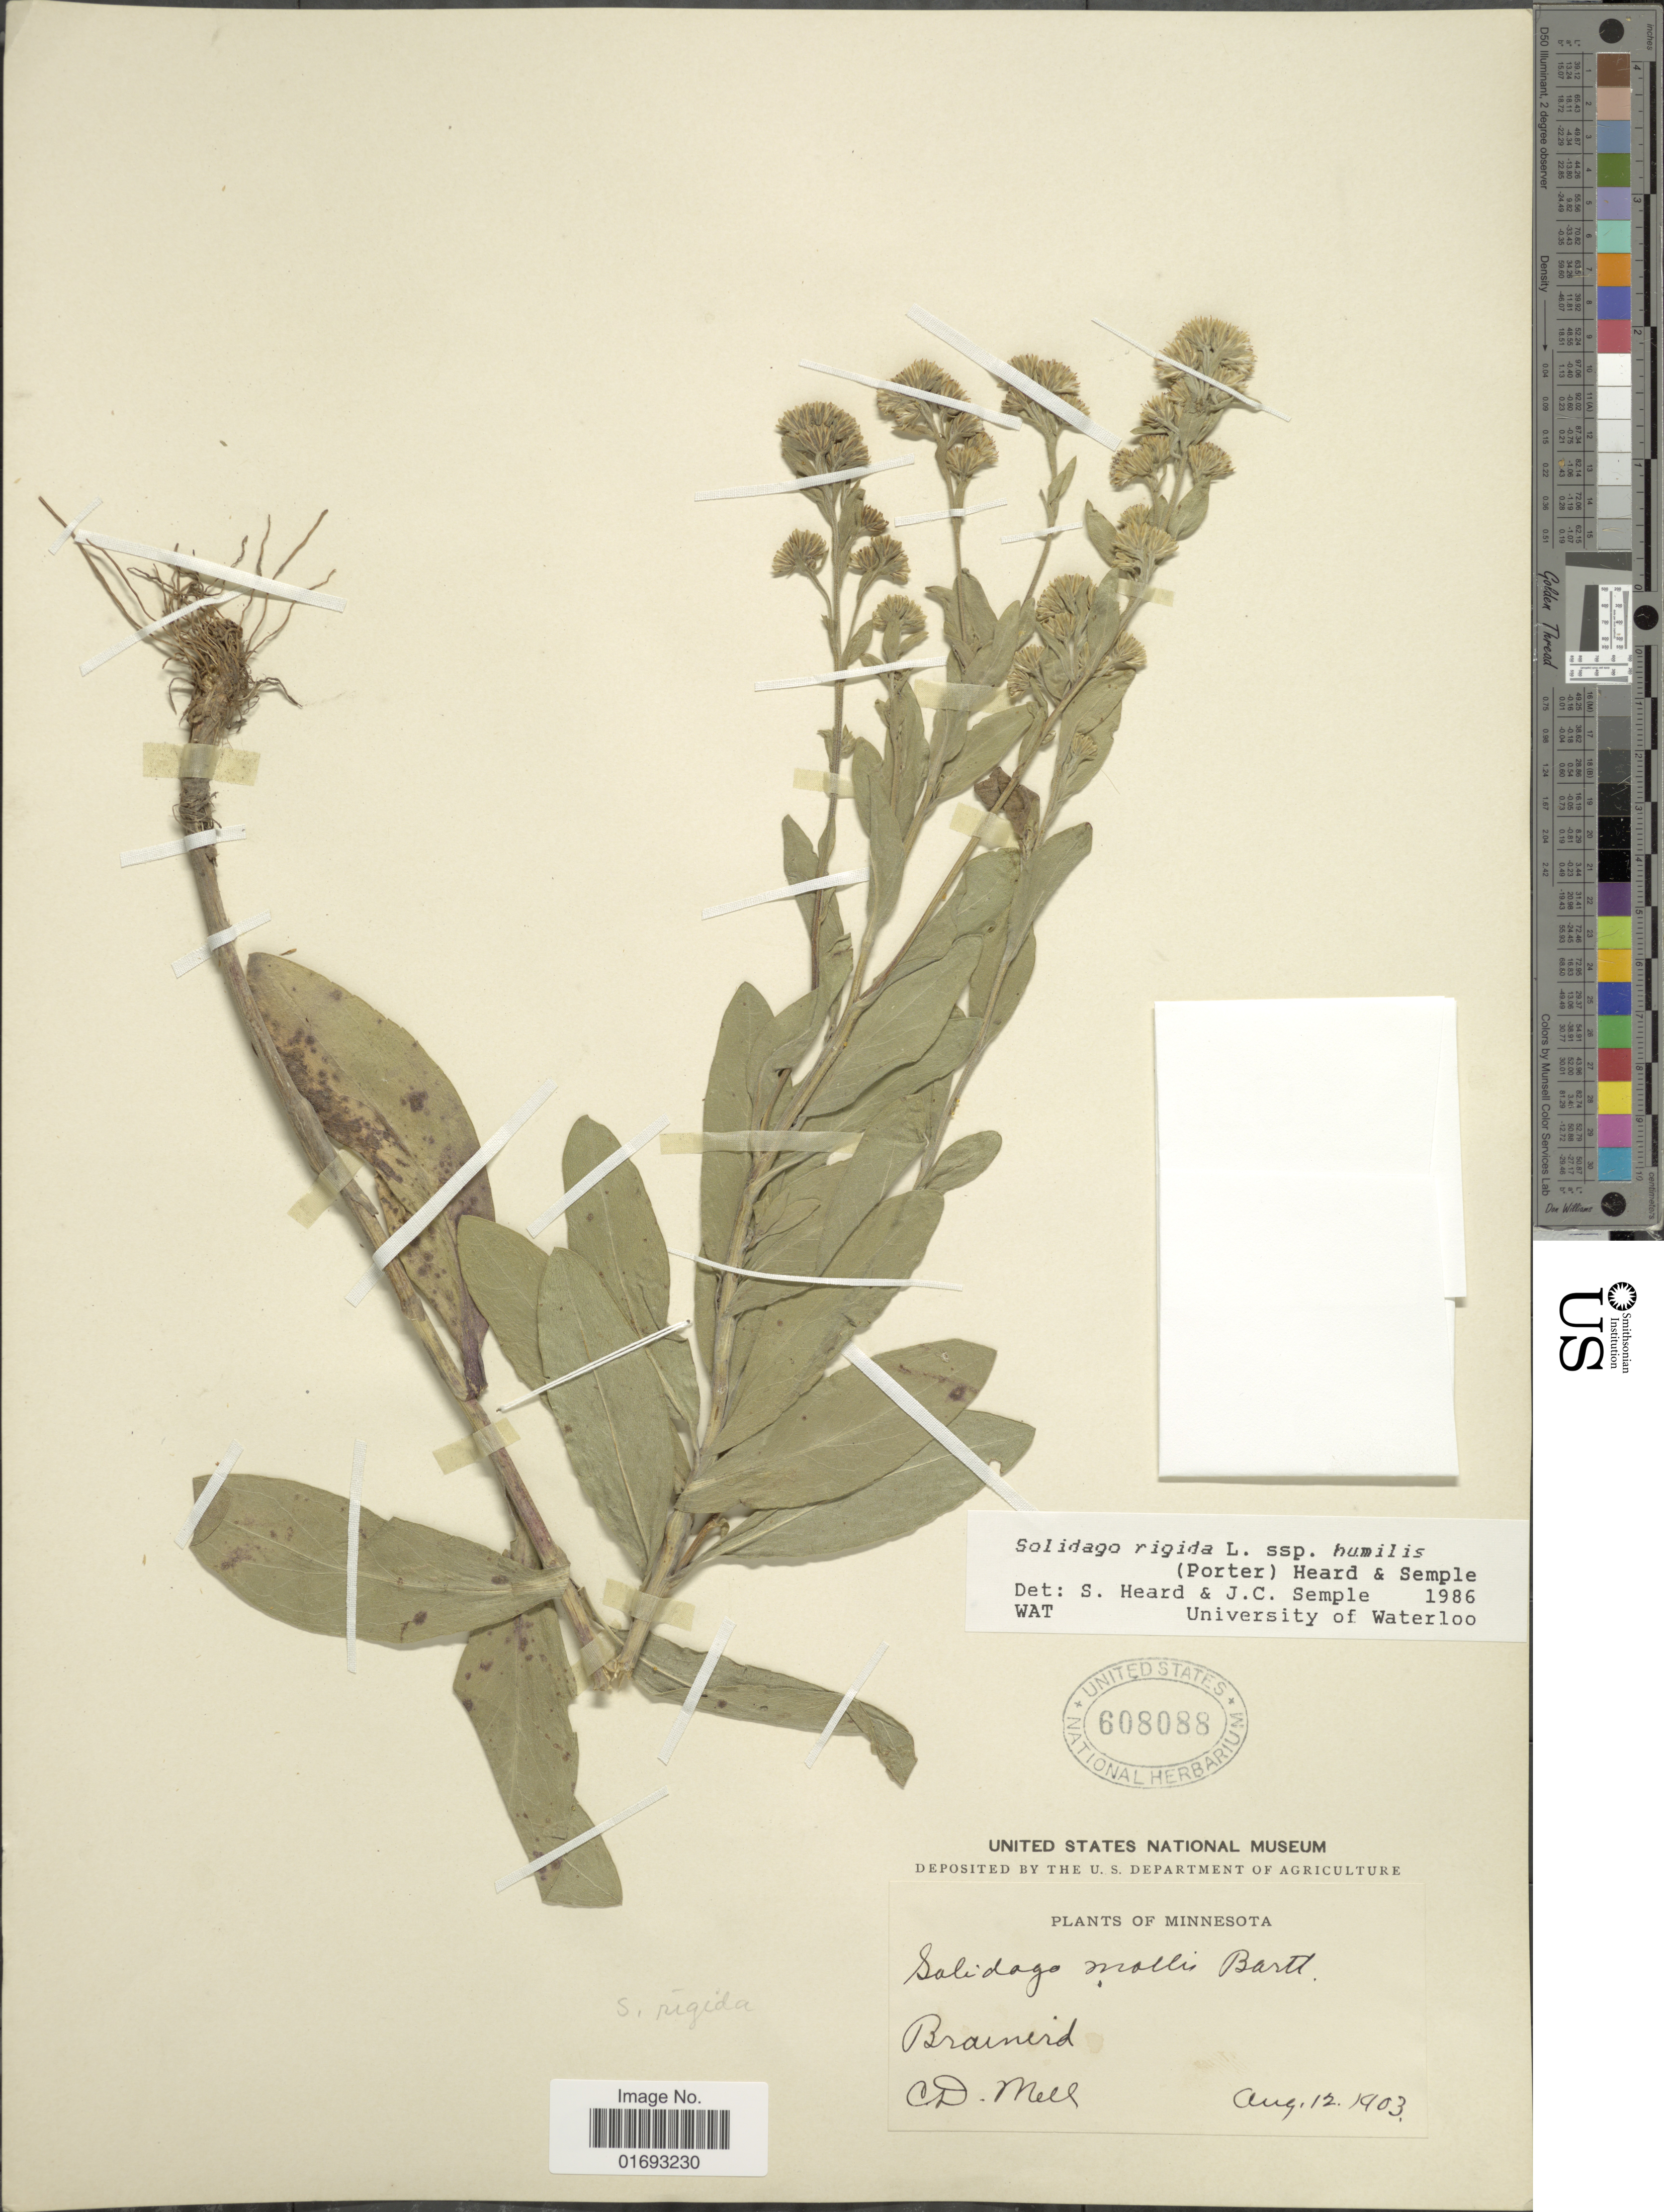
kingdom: Plantae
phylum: Tracheophyta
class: Magnoliopsida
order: Asterales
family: Asteraceae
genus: Oligoneuron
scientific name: Oligoneuron rigidum var. humile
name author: (Porter) G.L. Nesom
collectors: C. D. Mell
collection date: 1903-08-12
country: United States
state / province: Minnesota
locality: Brainerd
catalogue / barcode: US 608088